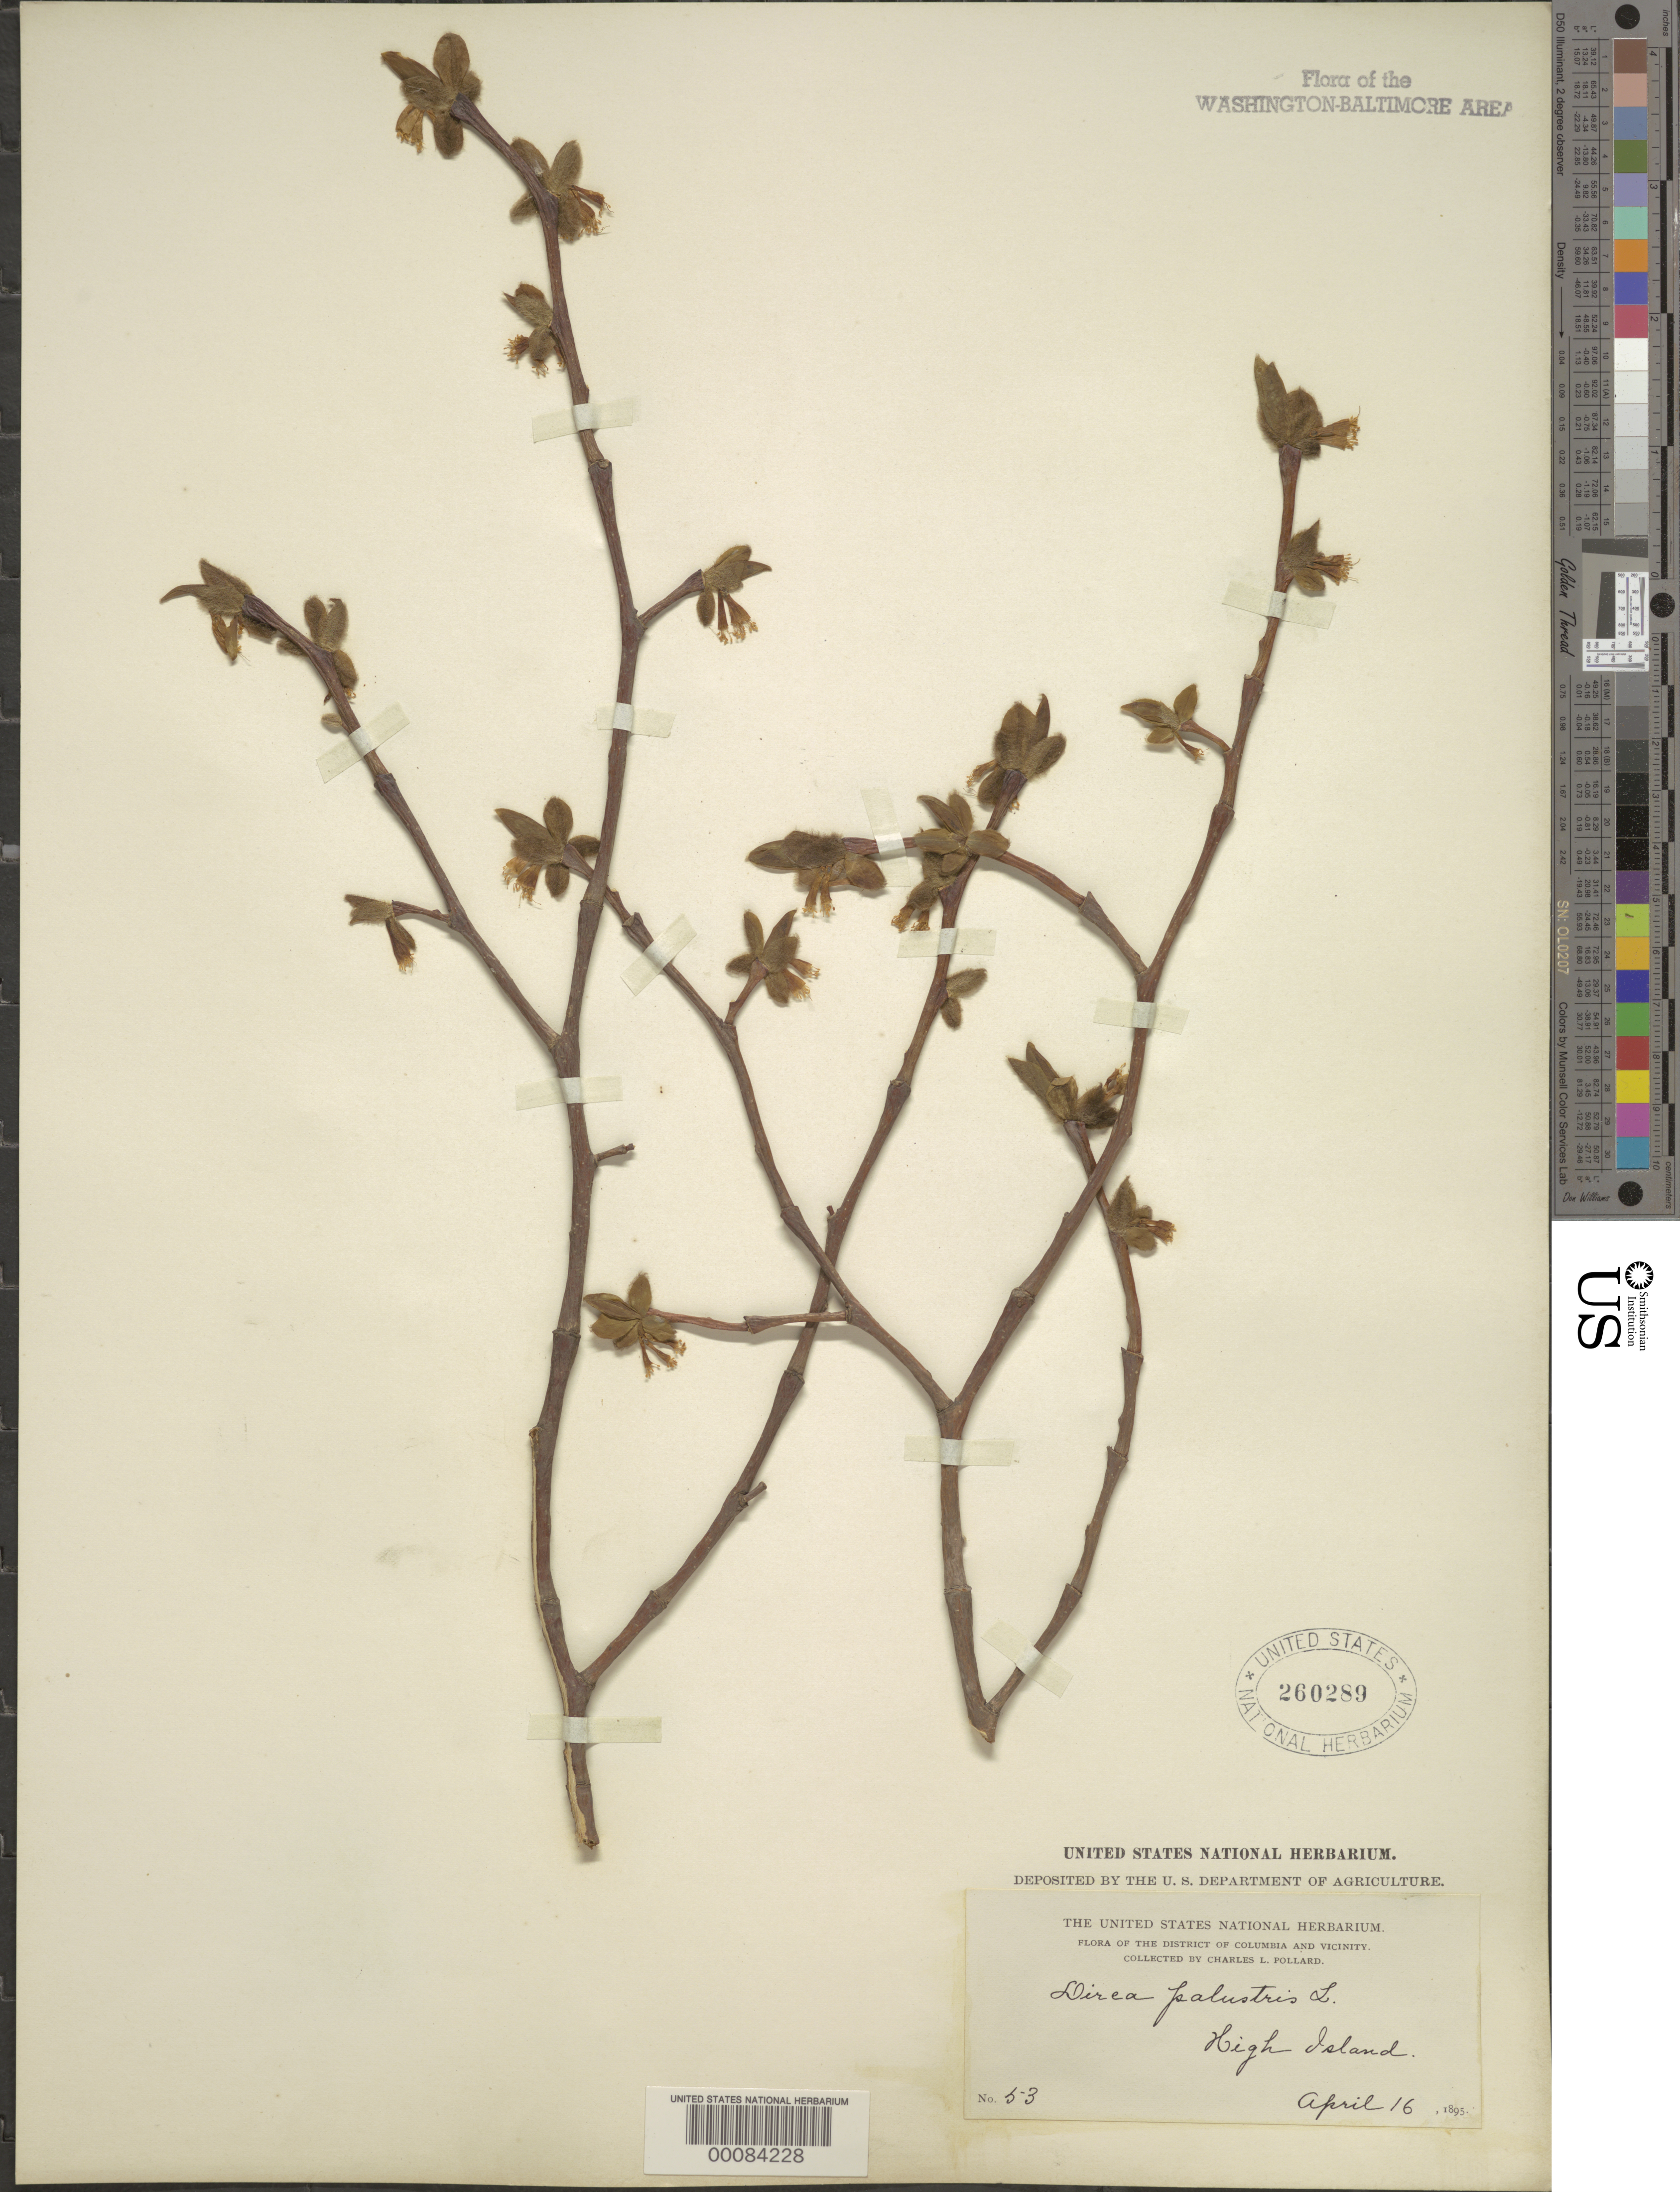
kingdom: Plantae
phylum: Tracheophyta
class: Magnoliopsida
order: Malvales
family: Thymelaeaceae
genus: Dirca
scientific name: Dirca palustris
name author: L.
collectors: C. L. Pollard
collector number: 53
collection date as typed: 16 Apr 1895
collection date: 1895-04-16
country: United States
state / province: Maryland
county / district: Montgomery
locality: High Island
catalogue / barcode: US 260289